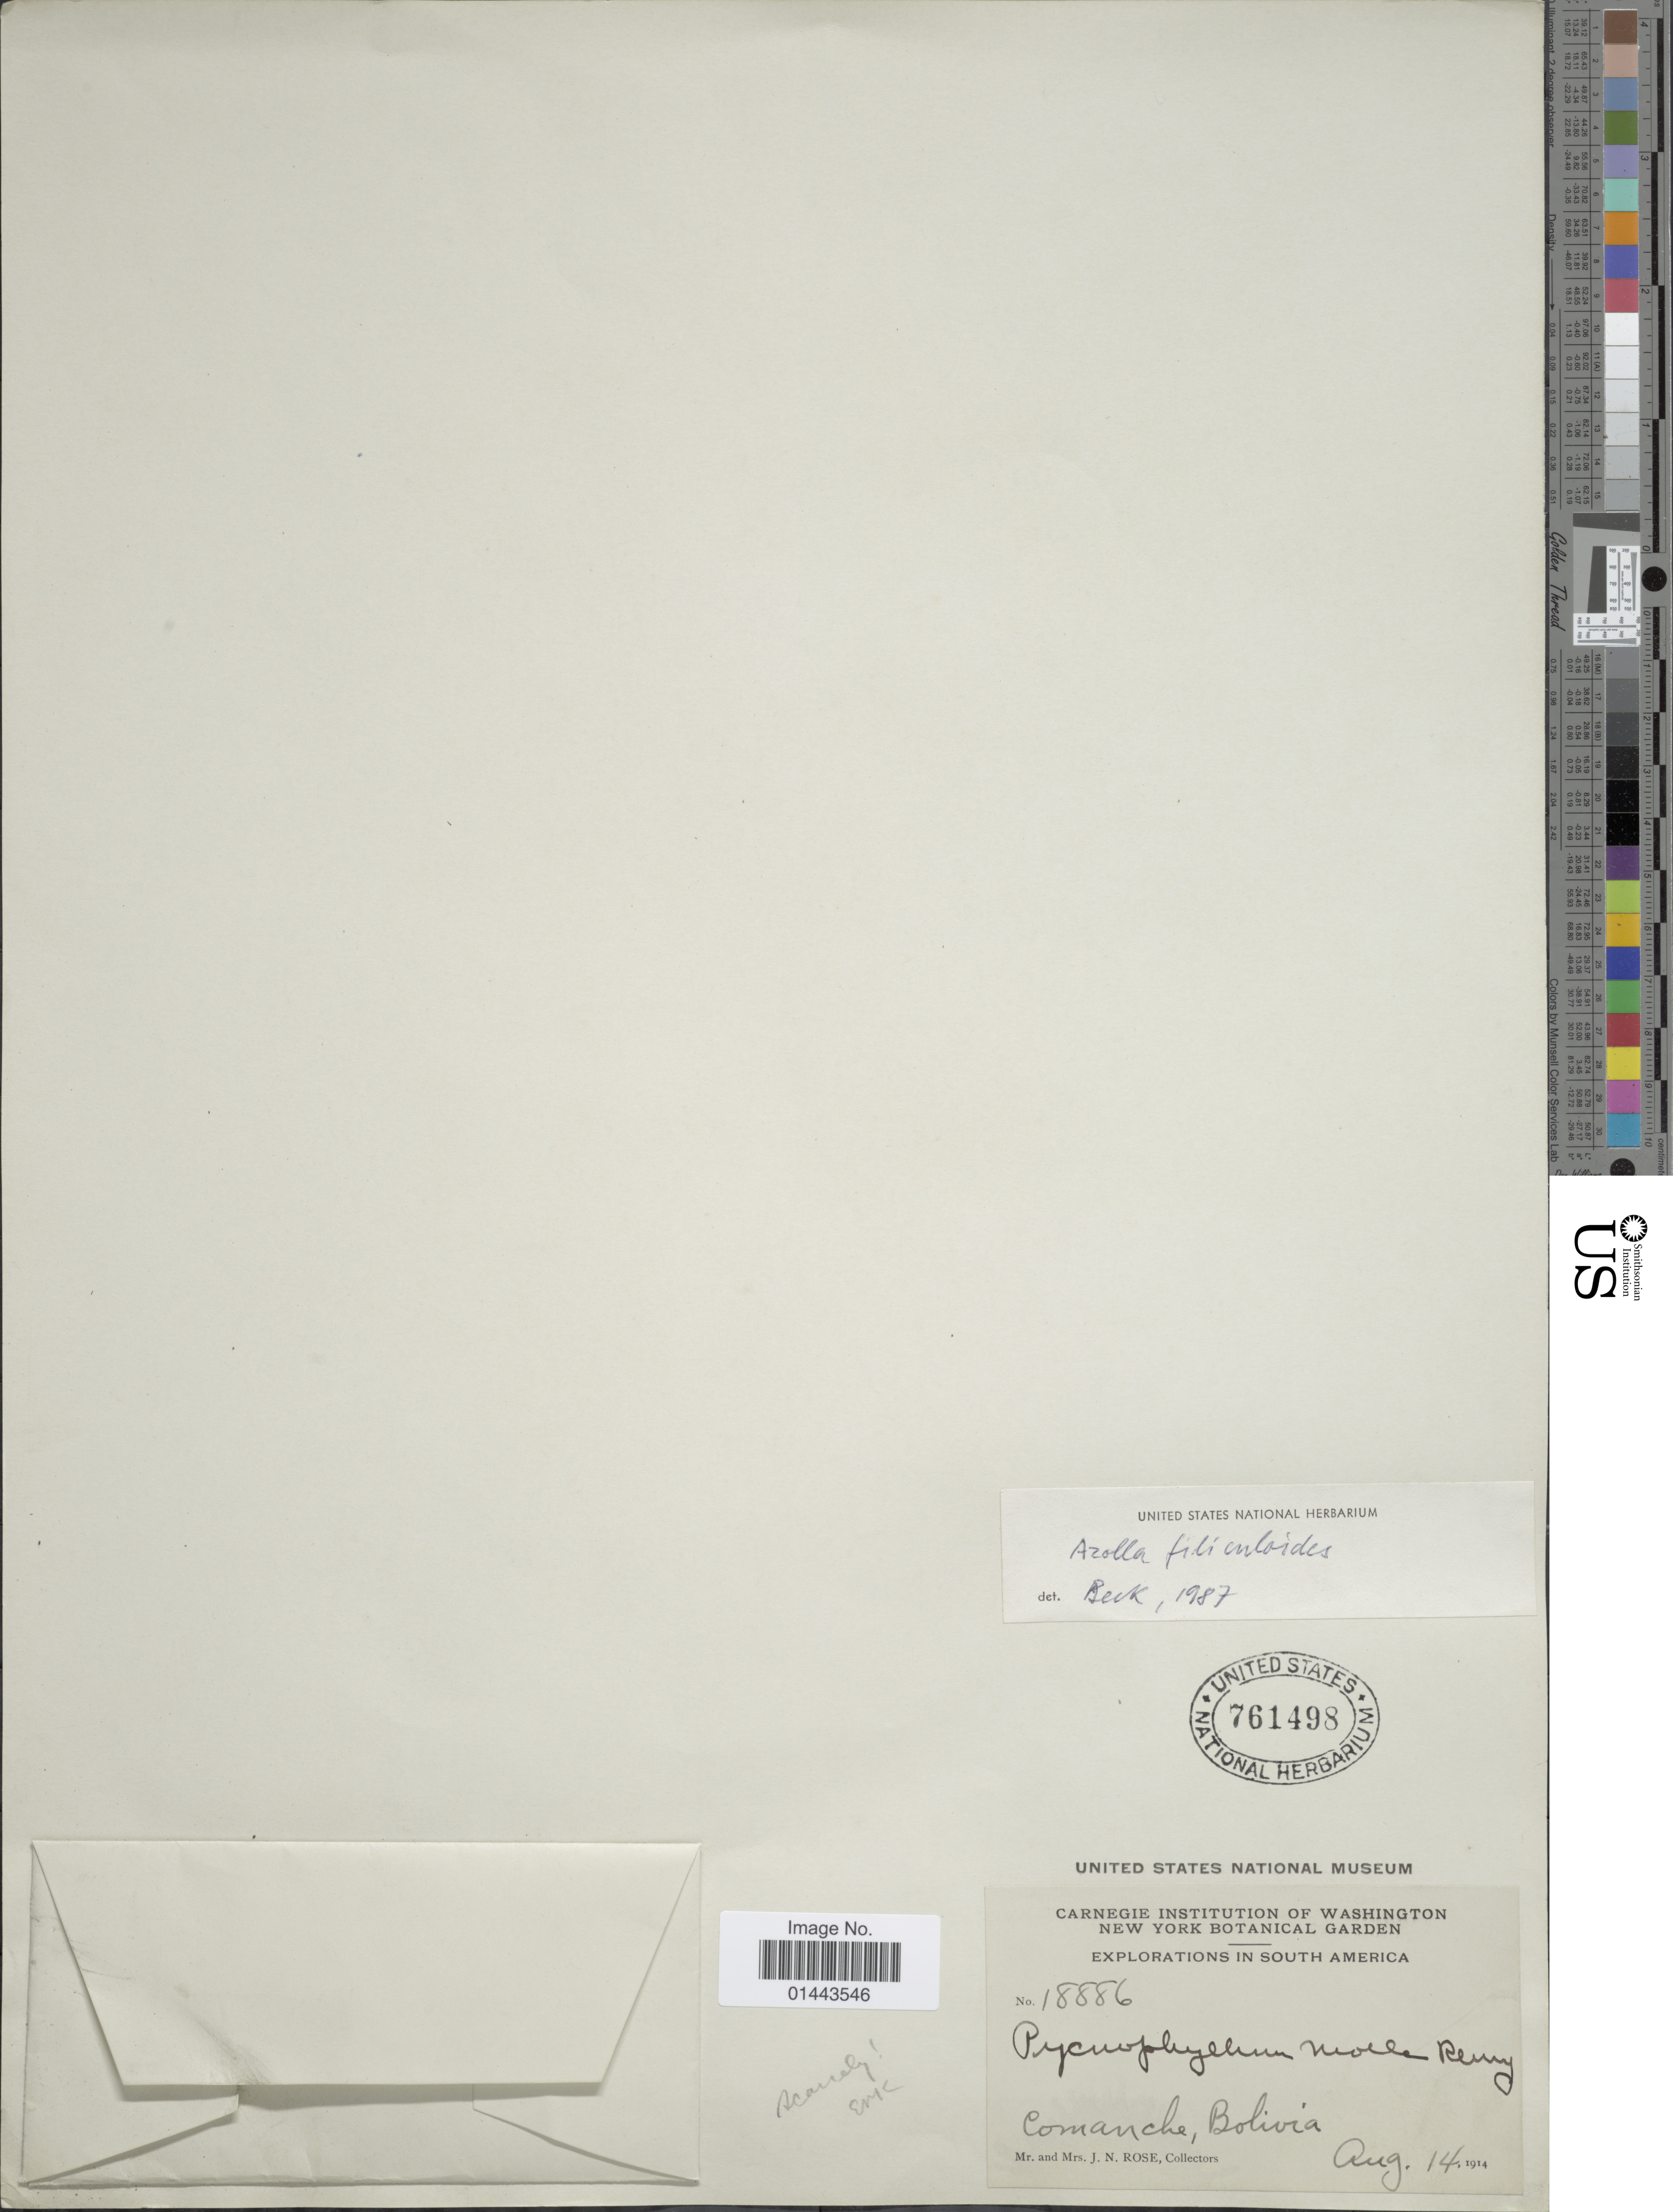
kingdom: Plantae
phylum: Tracheophyta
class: Polypodiopsida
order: Salviniales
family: Salviniaceae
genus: Azolla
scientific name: Azolla filiculoides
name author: Lam.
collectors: J. N. Rose & L. B. Rose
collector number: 18886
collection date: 1914-08-14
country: Bolivia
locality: Comanche.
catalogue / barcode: US 761498